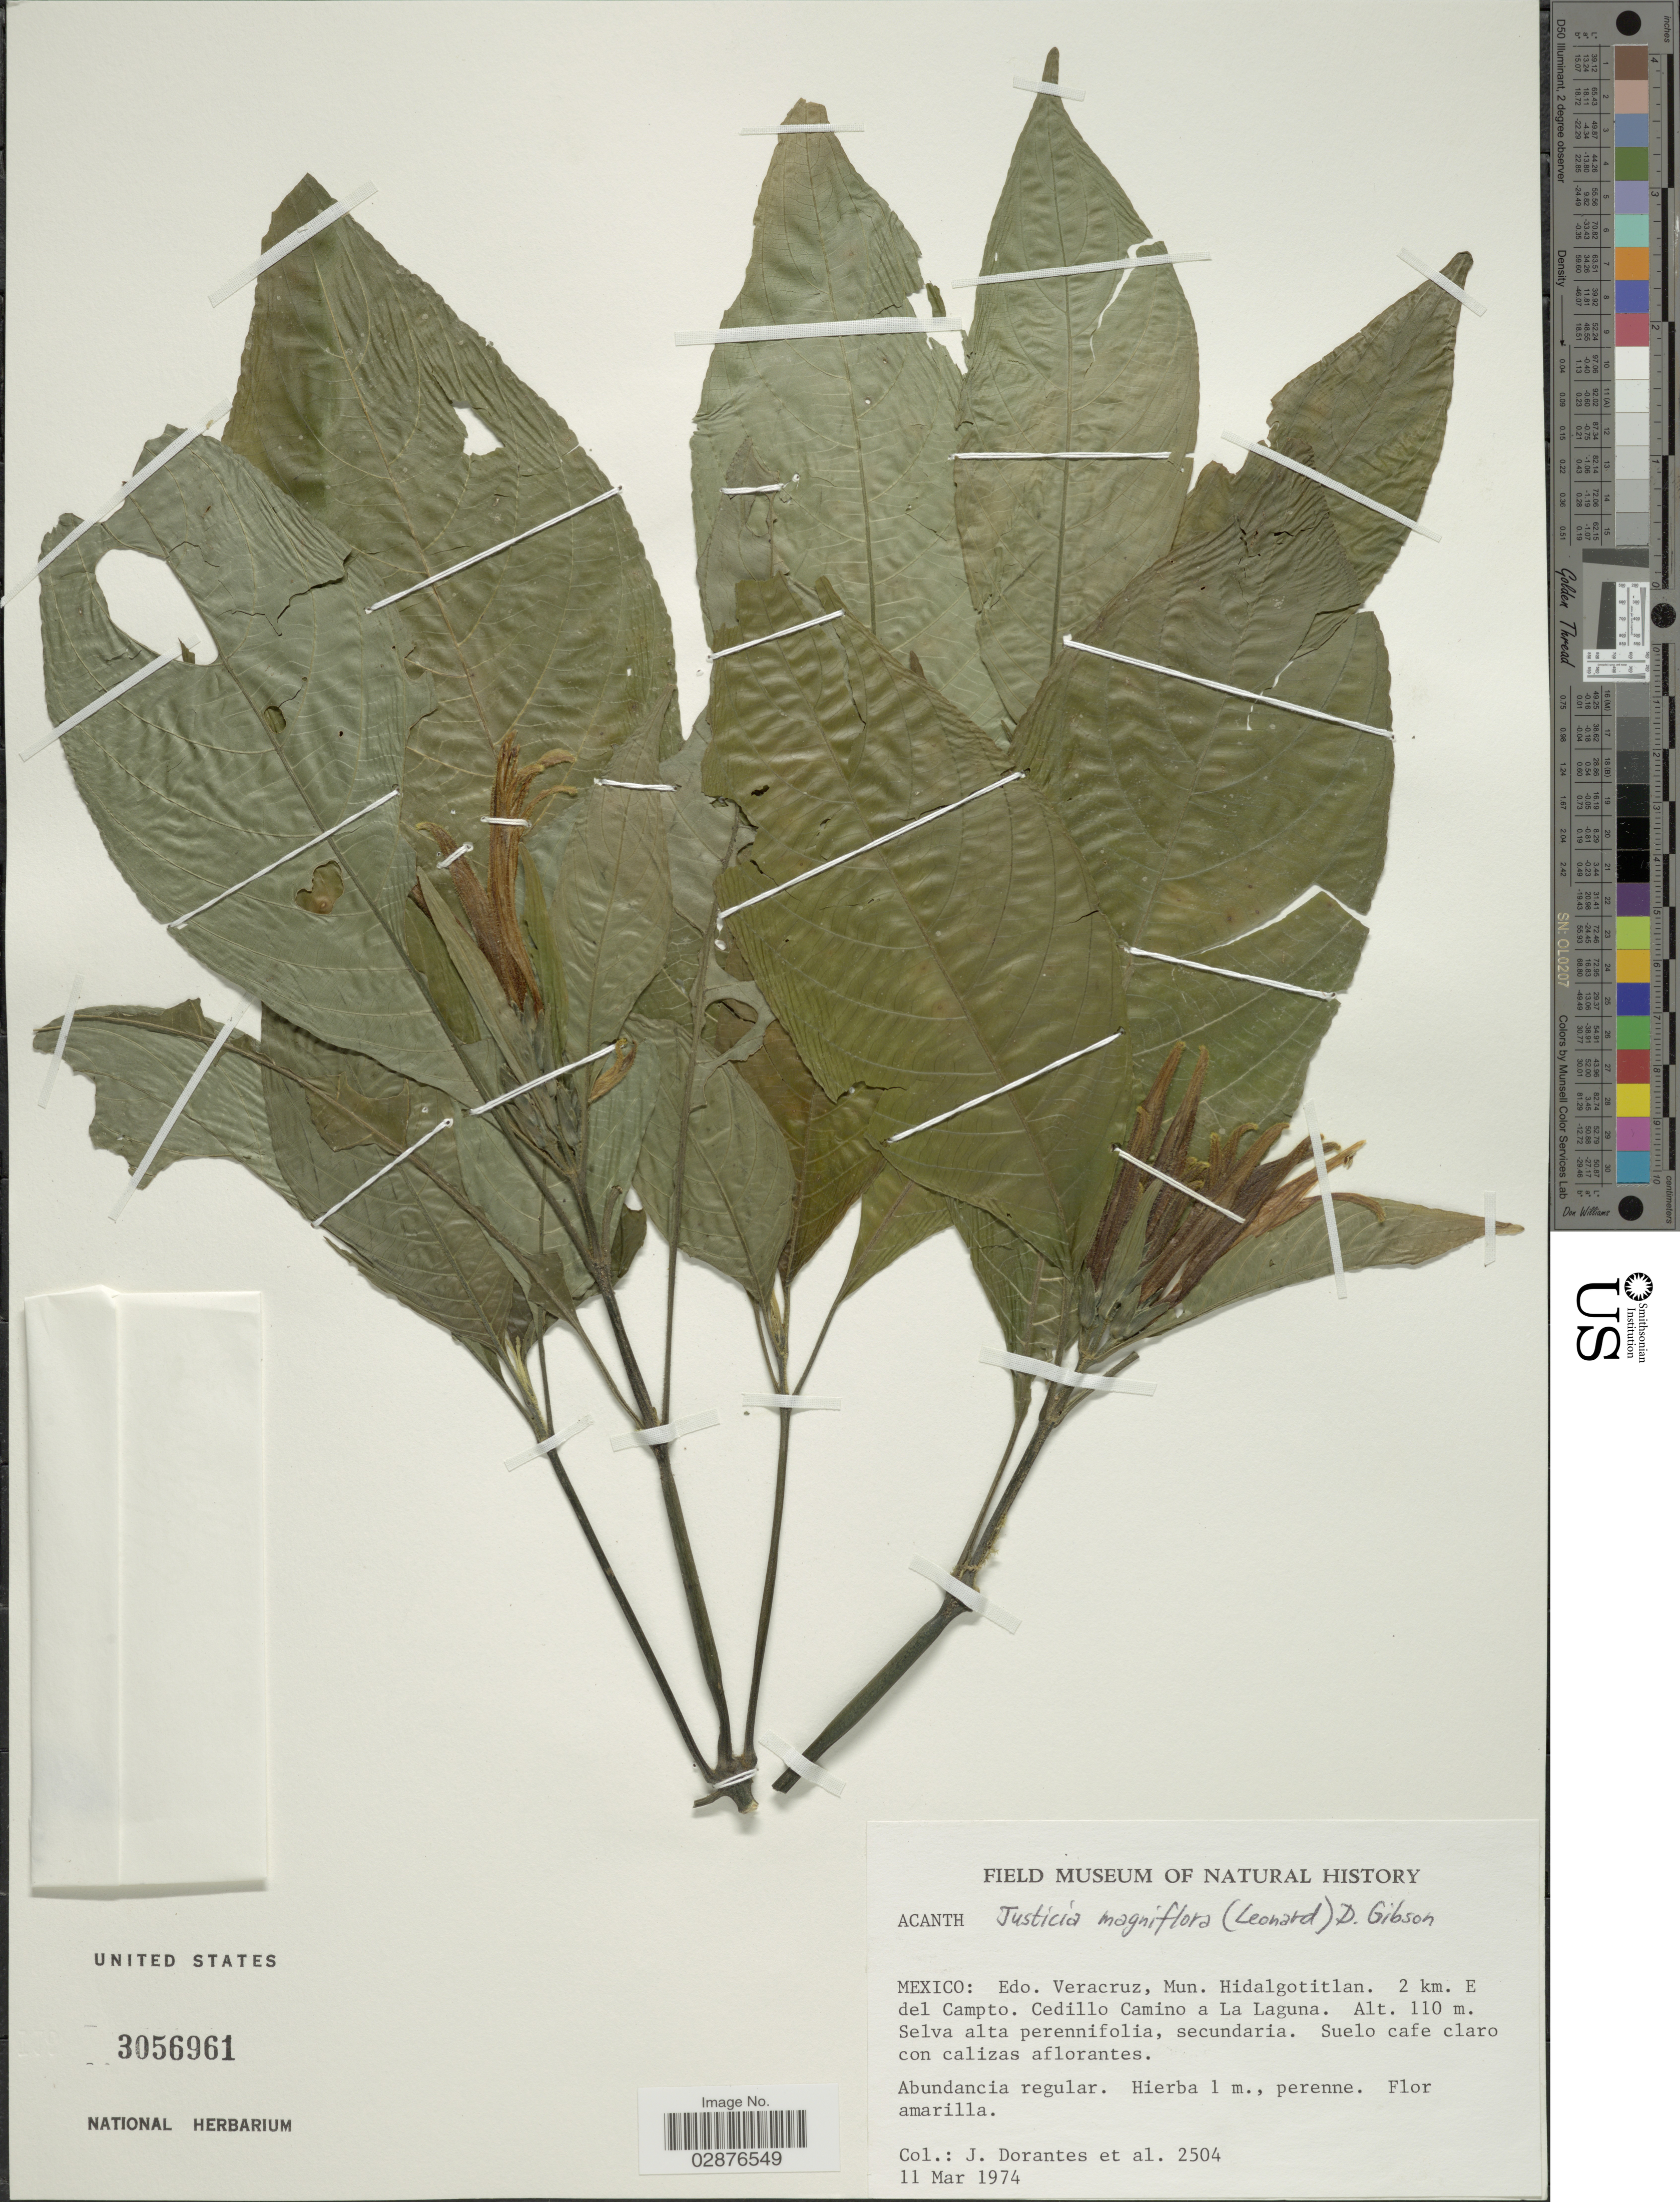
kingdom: Plantae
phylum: Tracheophyta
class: Magnoliopsida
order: Lamiales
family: Acanthaceae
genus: Justicia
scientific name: Justicia magniflora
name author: (S.F. Blake) D.N. Gibson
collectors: J. Dorantes & et al.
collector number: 2504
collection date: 1974-03-11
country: Mexico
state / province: Veracruz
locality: Edo. Veracruz, Mun. Hidalgotitlan. 2 km. E del Campto. Cedillo Camino a La Laguna.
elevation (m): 110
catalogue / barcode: US 3056961